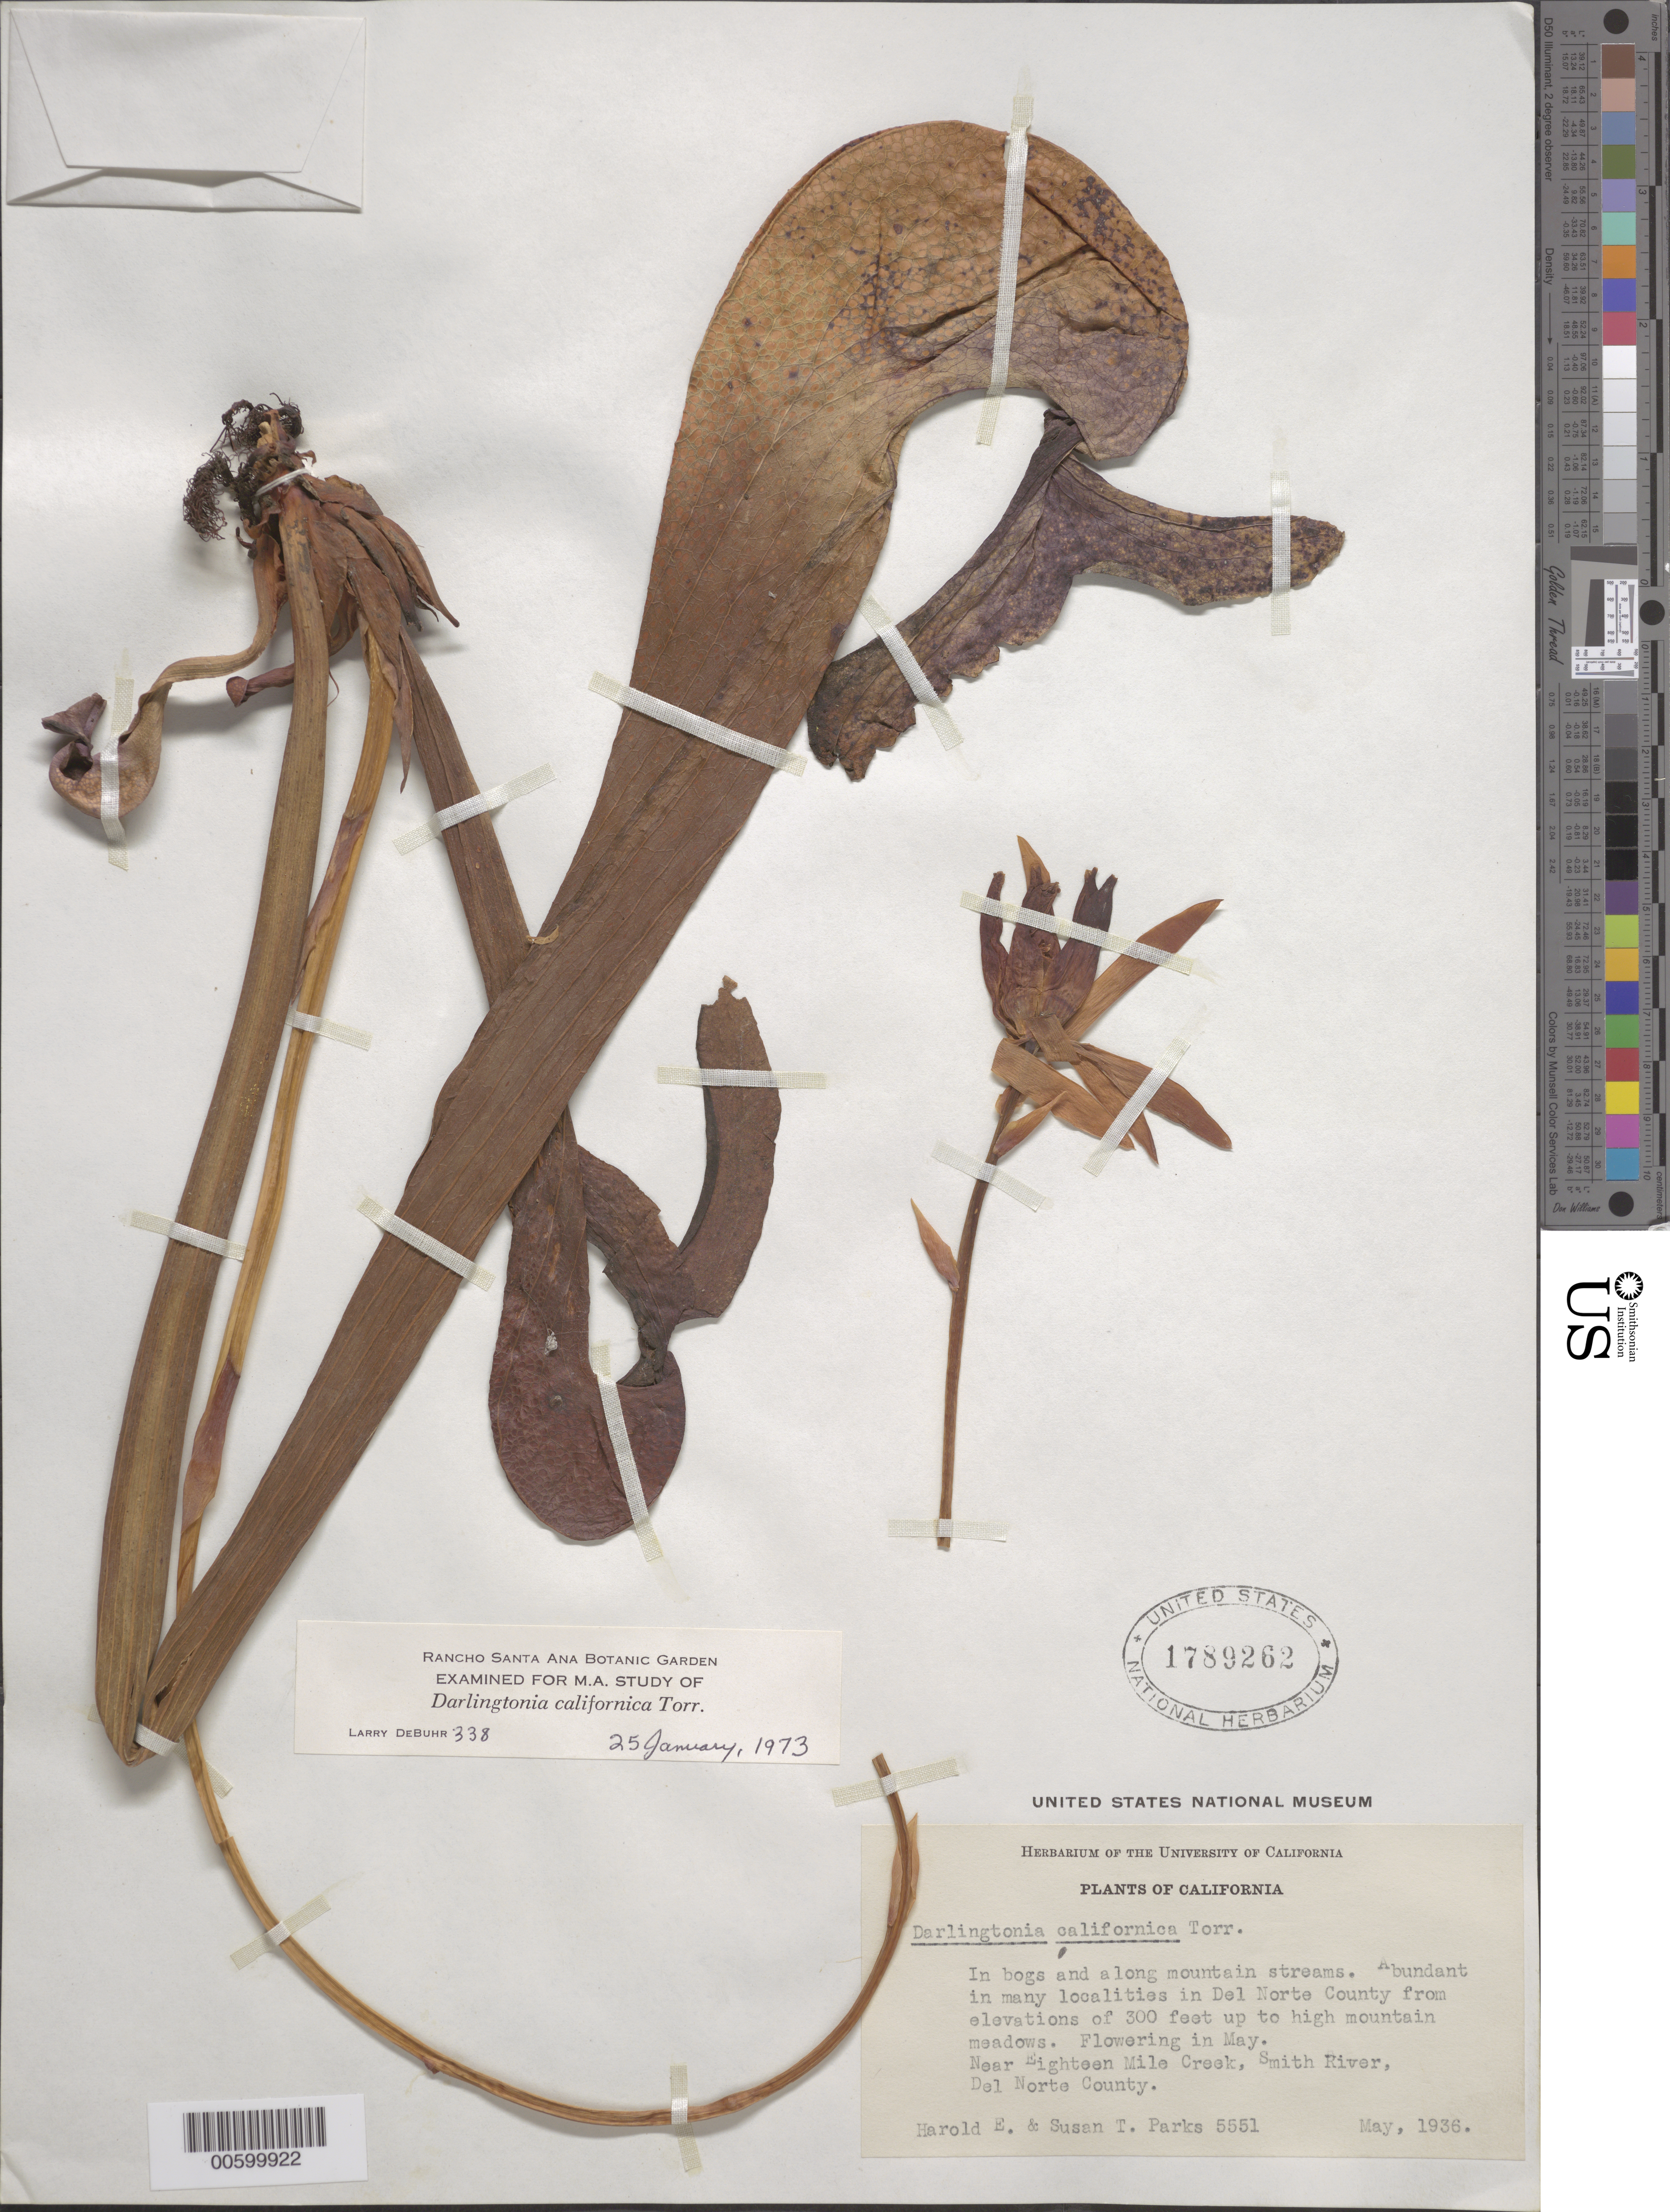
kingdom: Plantae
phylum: Tracheophyta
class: Magnoliopsida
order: Ericales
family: Sarraceniaceae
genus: Darlingtonia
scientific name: Darlingtonia californica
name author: Torr.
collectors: H. E. Parks & S. Parks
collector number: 5551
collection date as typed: May 1936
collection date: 1936-05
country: United States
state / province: California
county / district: Del Norte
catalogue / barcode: US 1789262